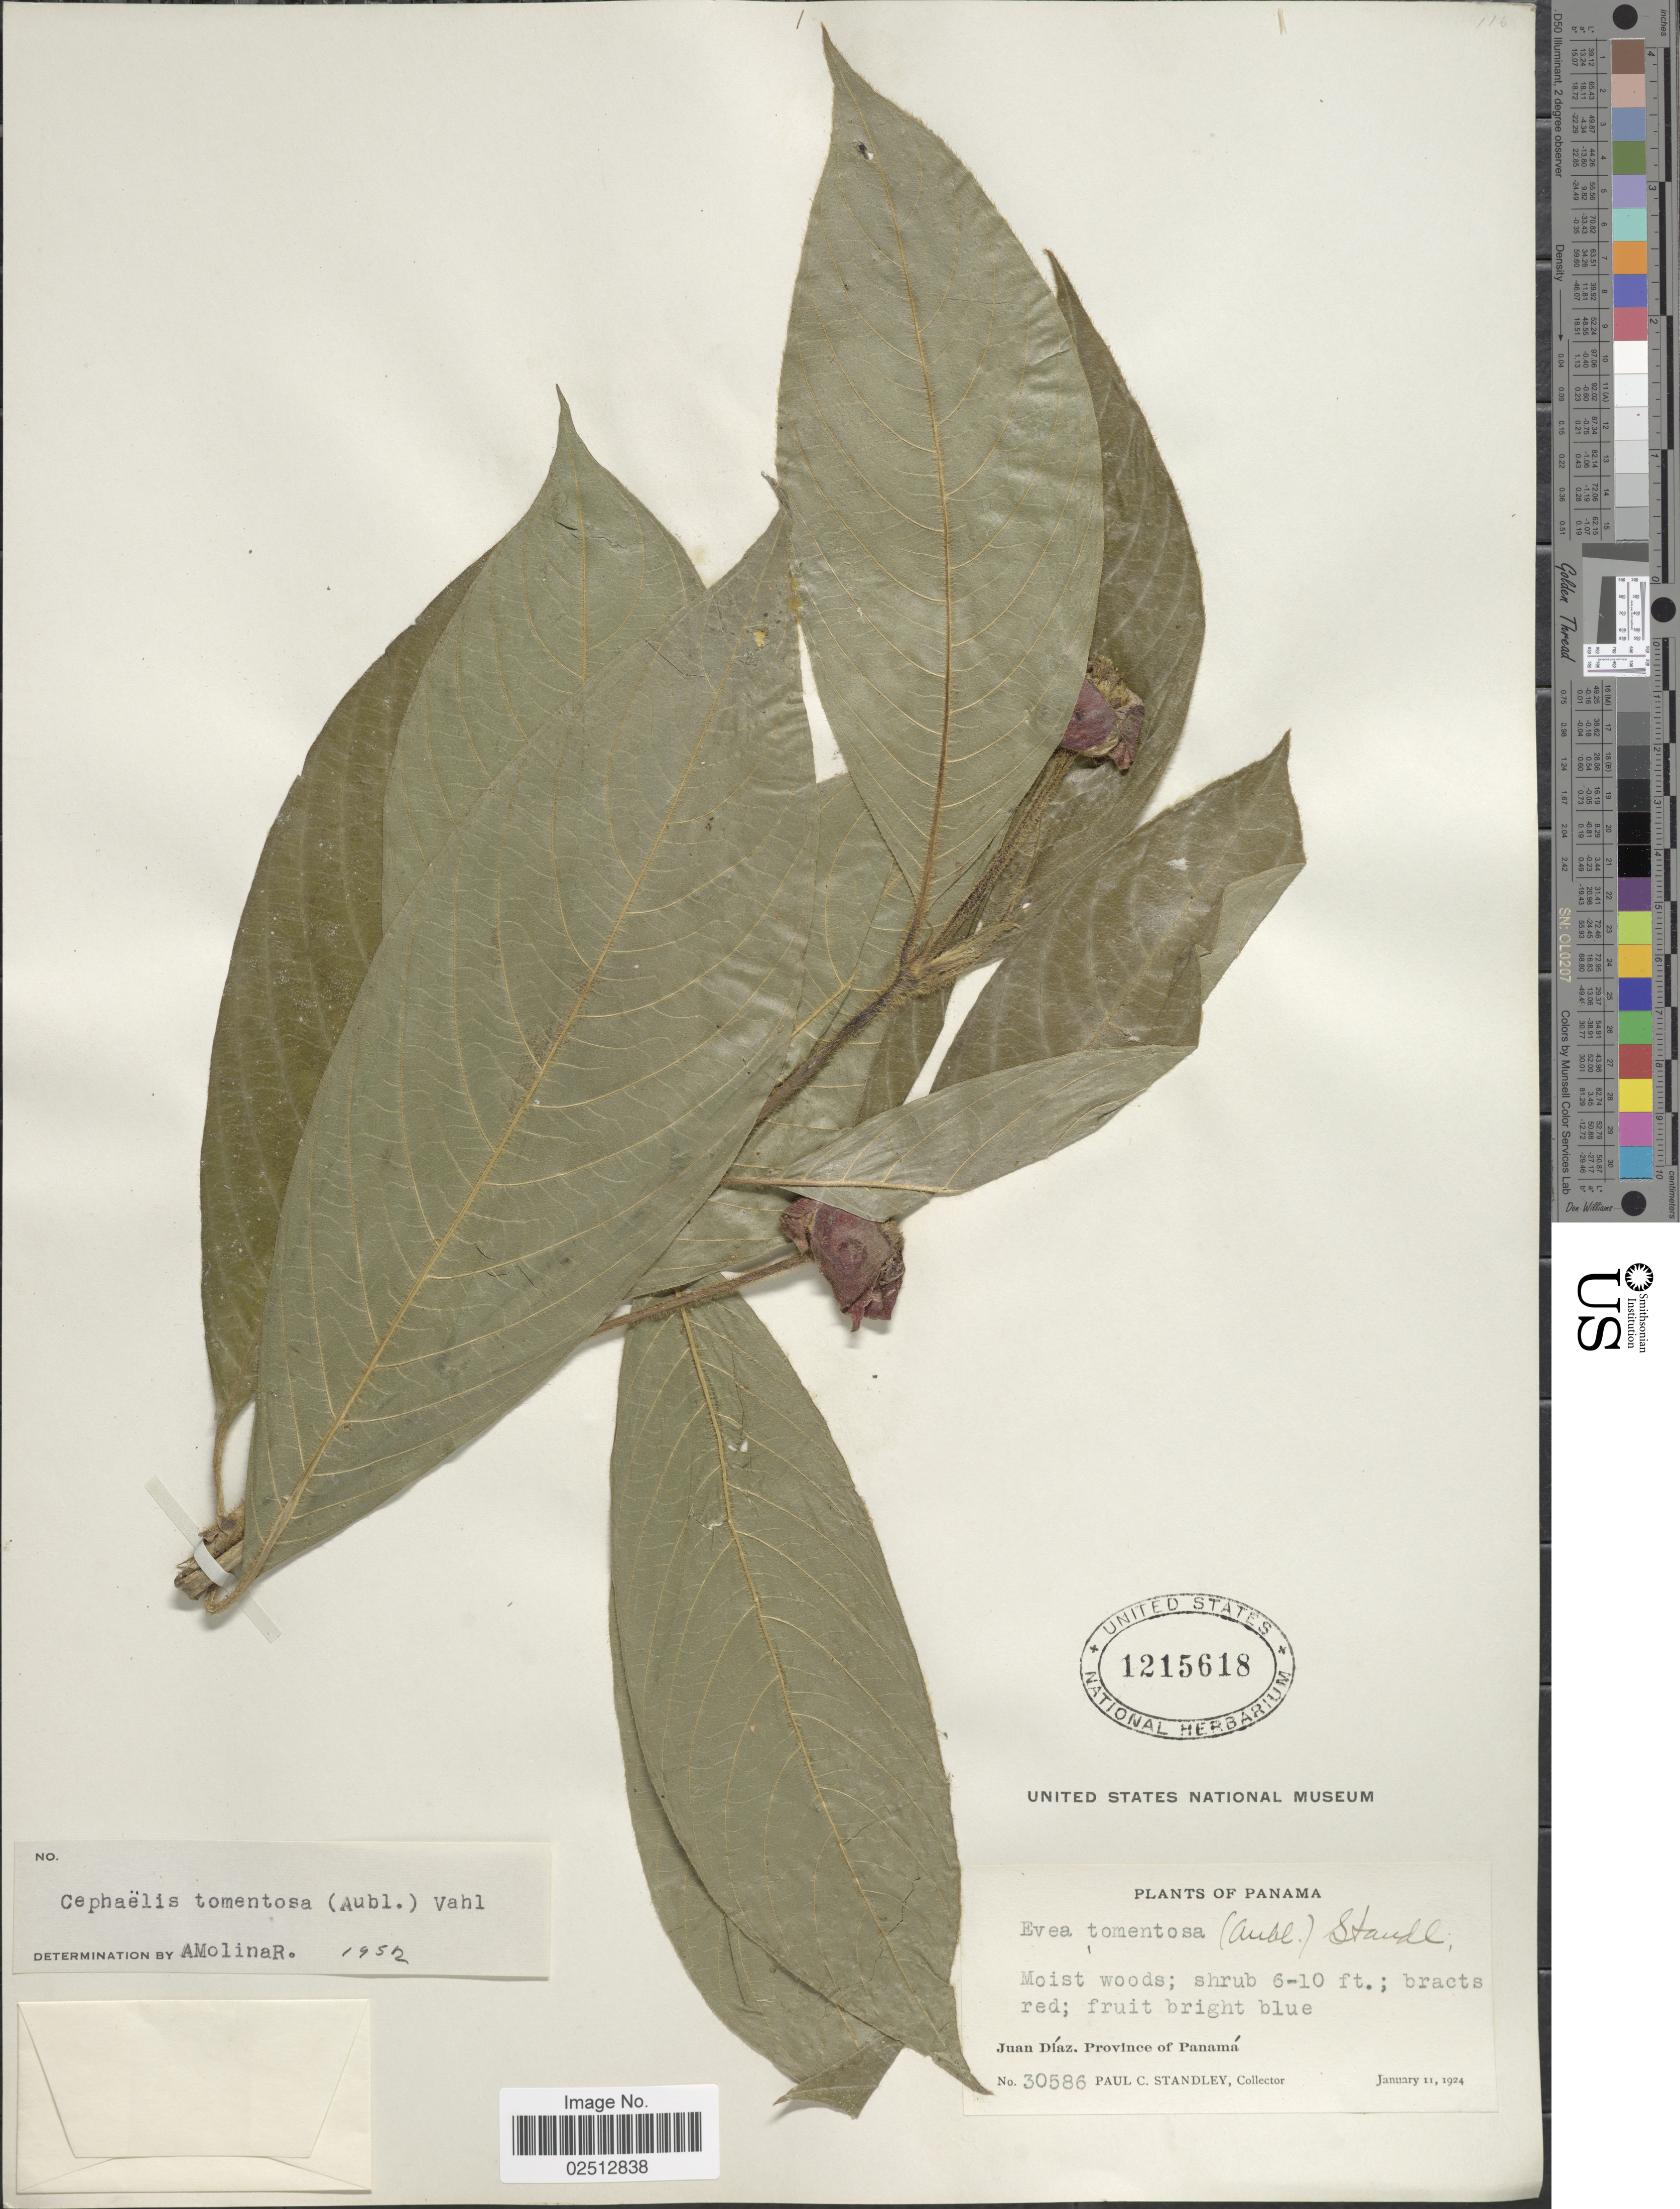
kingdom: Plantae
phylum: Tracheophyta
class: Magnoliopsida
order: Gentianales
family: Rubiaceae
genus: Psychotria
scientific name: Psychotria poeppigiana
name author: Müll. Arg.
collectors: P. C. Standley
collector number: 30586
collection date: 1924-01-11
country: Panama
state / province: Panamá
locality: Juan Diaz. Province of Panama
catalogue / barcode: US 1215618